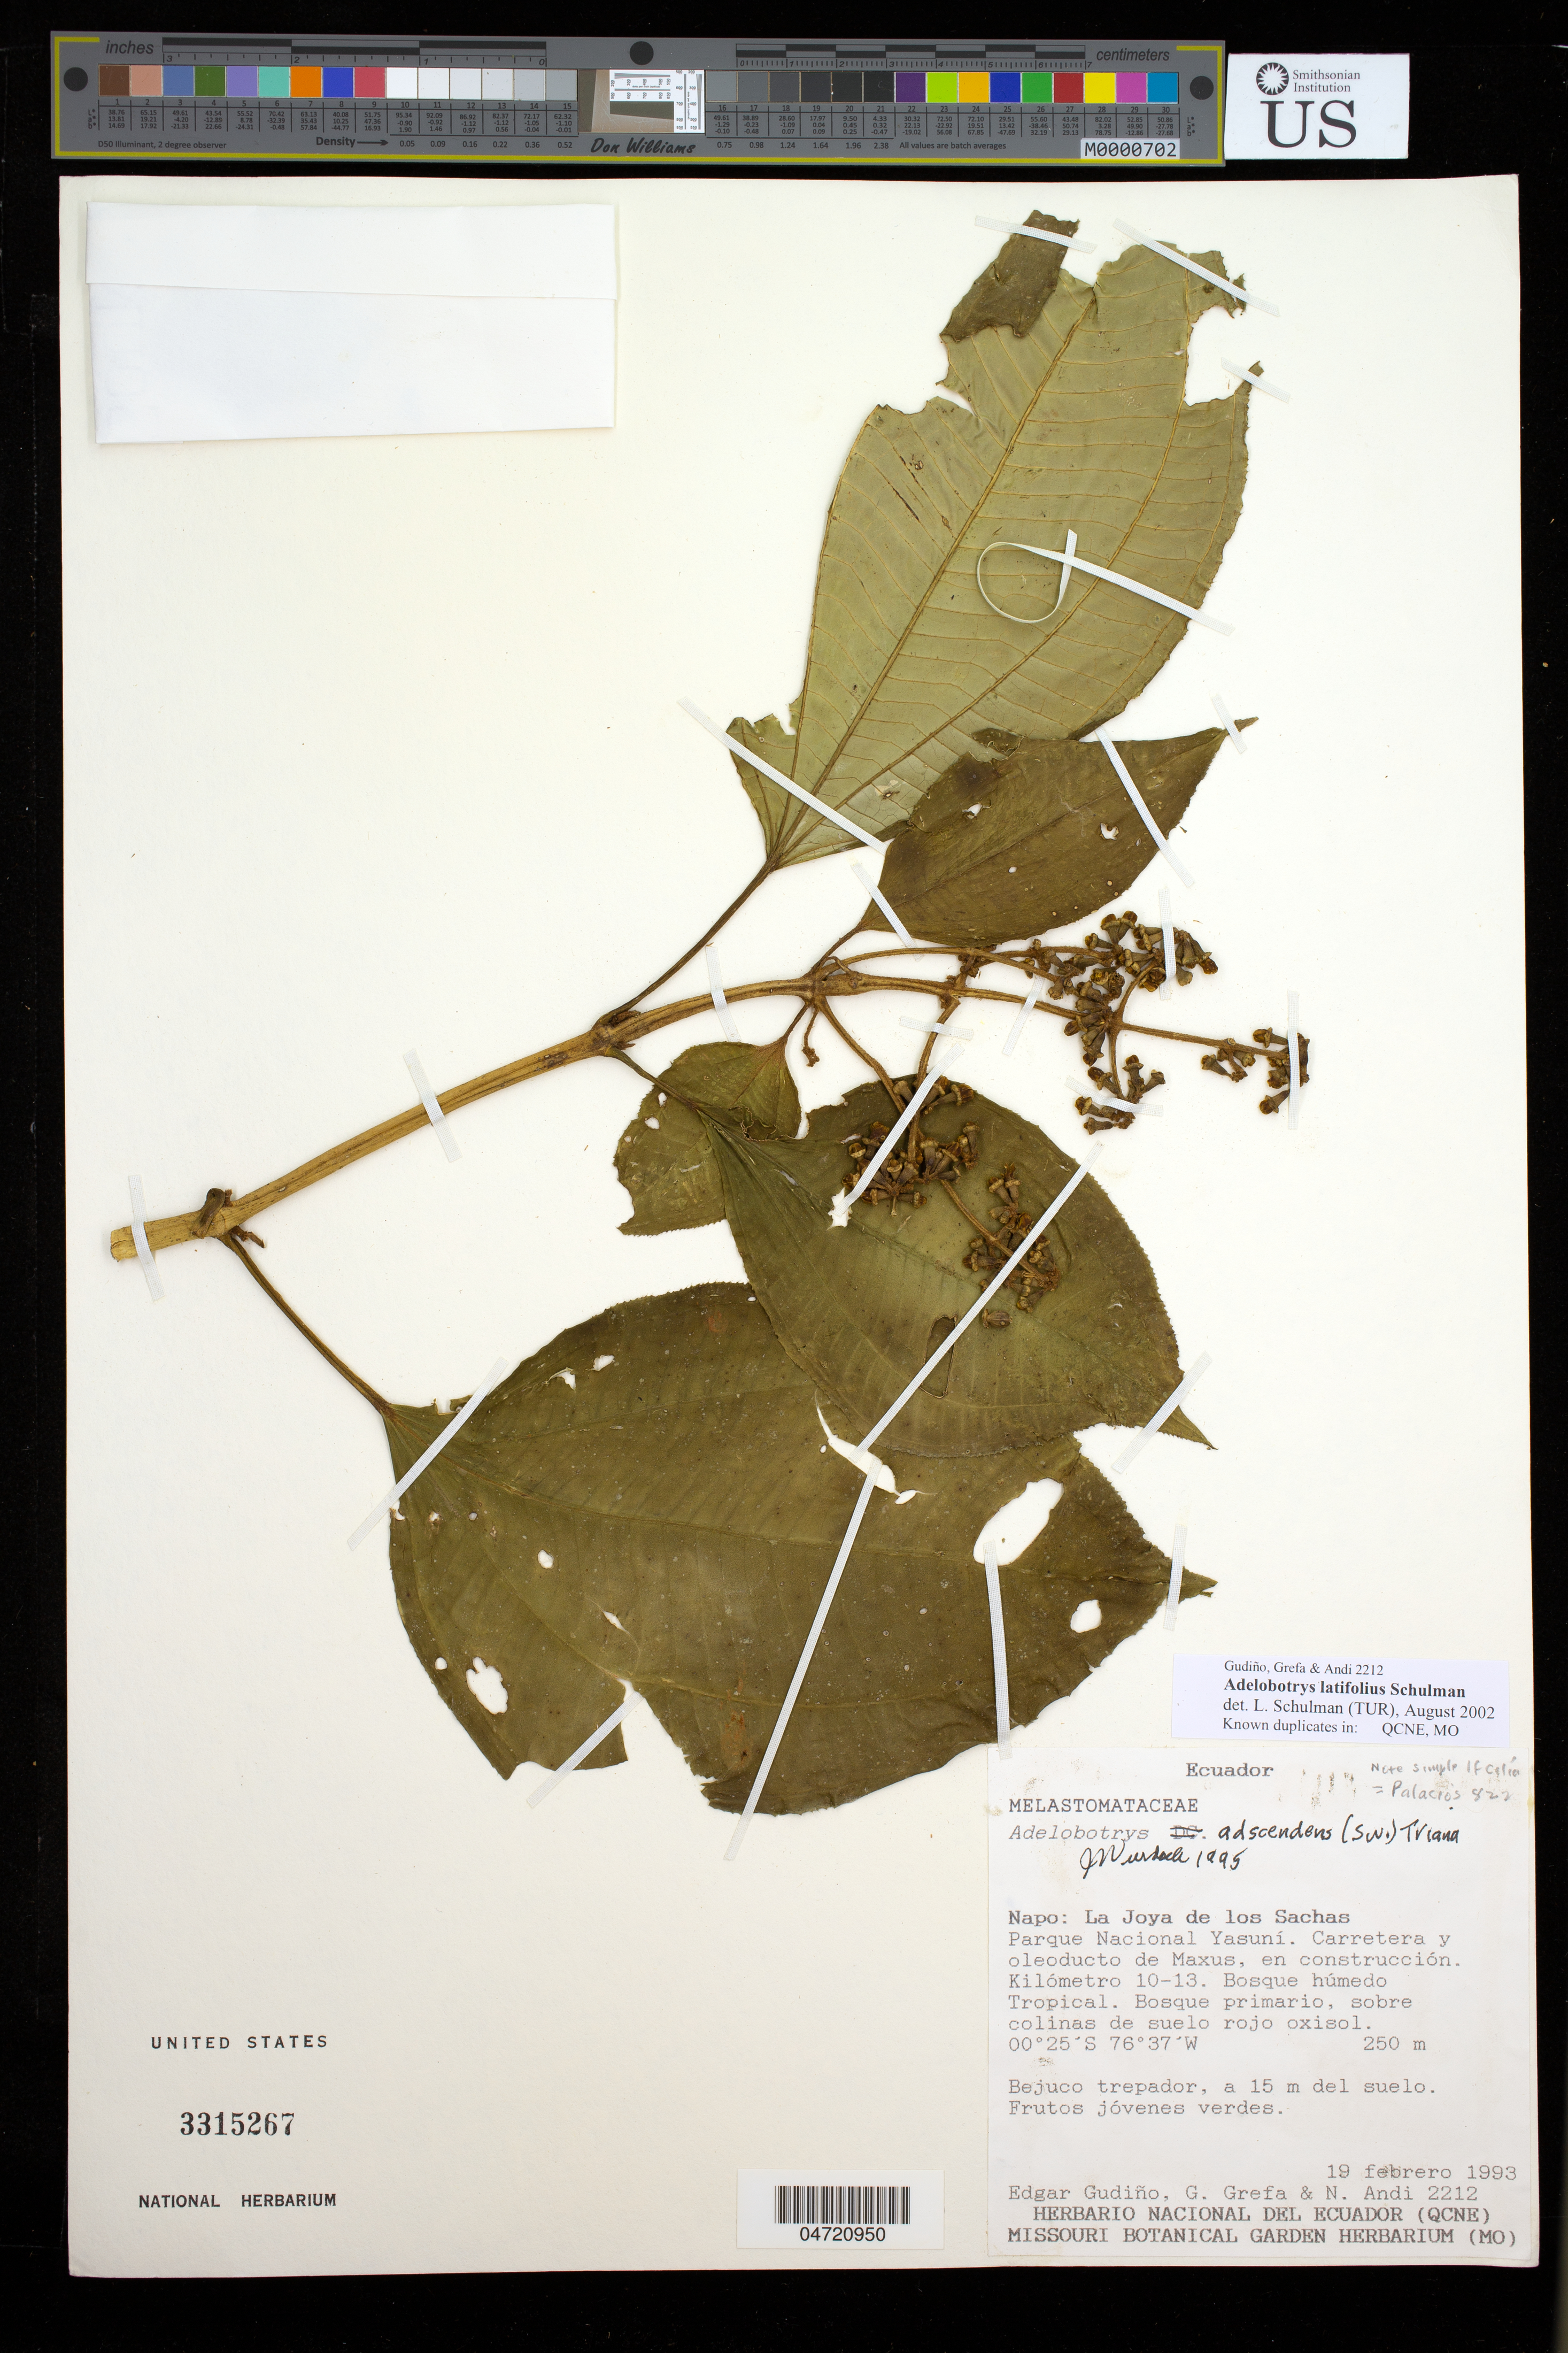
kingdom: Plantae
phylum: Tracheophyta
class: Magnoliopsida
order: Myrtales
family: Melastomataceae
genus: Adelobotrys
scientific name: Adelobotrys latifolius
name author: Schulman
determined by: Schulman, Leif, (TUR), University of Turku (FINLAND)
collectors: E. Gudiño, G. Grefa & N. Andi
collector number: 2212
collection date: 1993-02-19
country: Ecuador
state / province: Napo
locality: La Joya de los Sachas, Parque Nacional Yasuní. Carretera y oleoducto de Maxus, en construcción. Kilómetro 10-13.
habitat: Bosque primario sobre colinas de suelo rojo oxisol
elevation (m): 250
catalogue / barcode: US 3315267